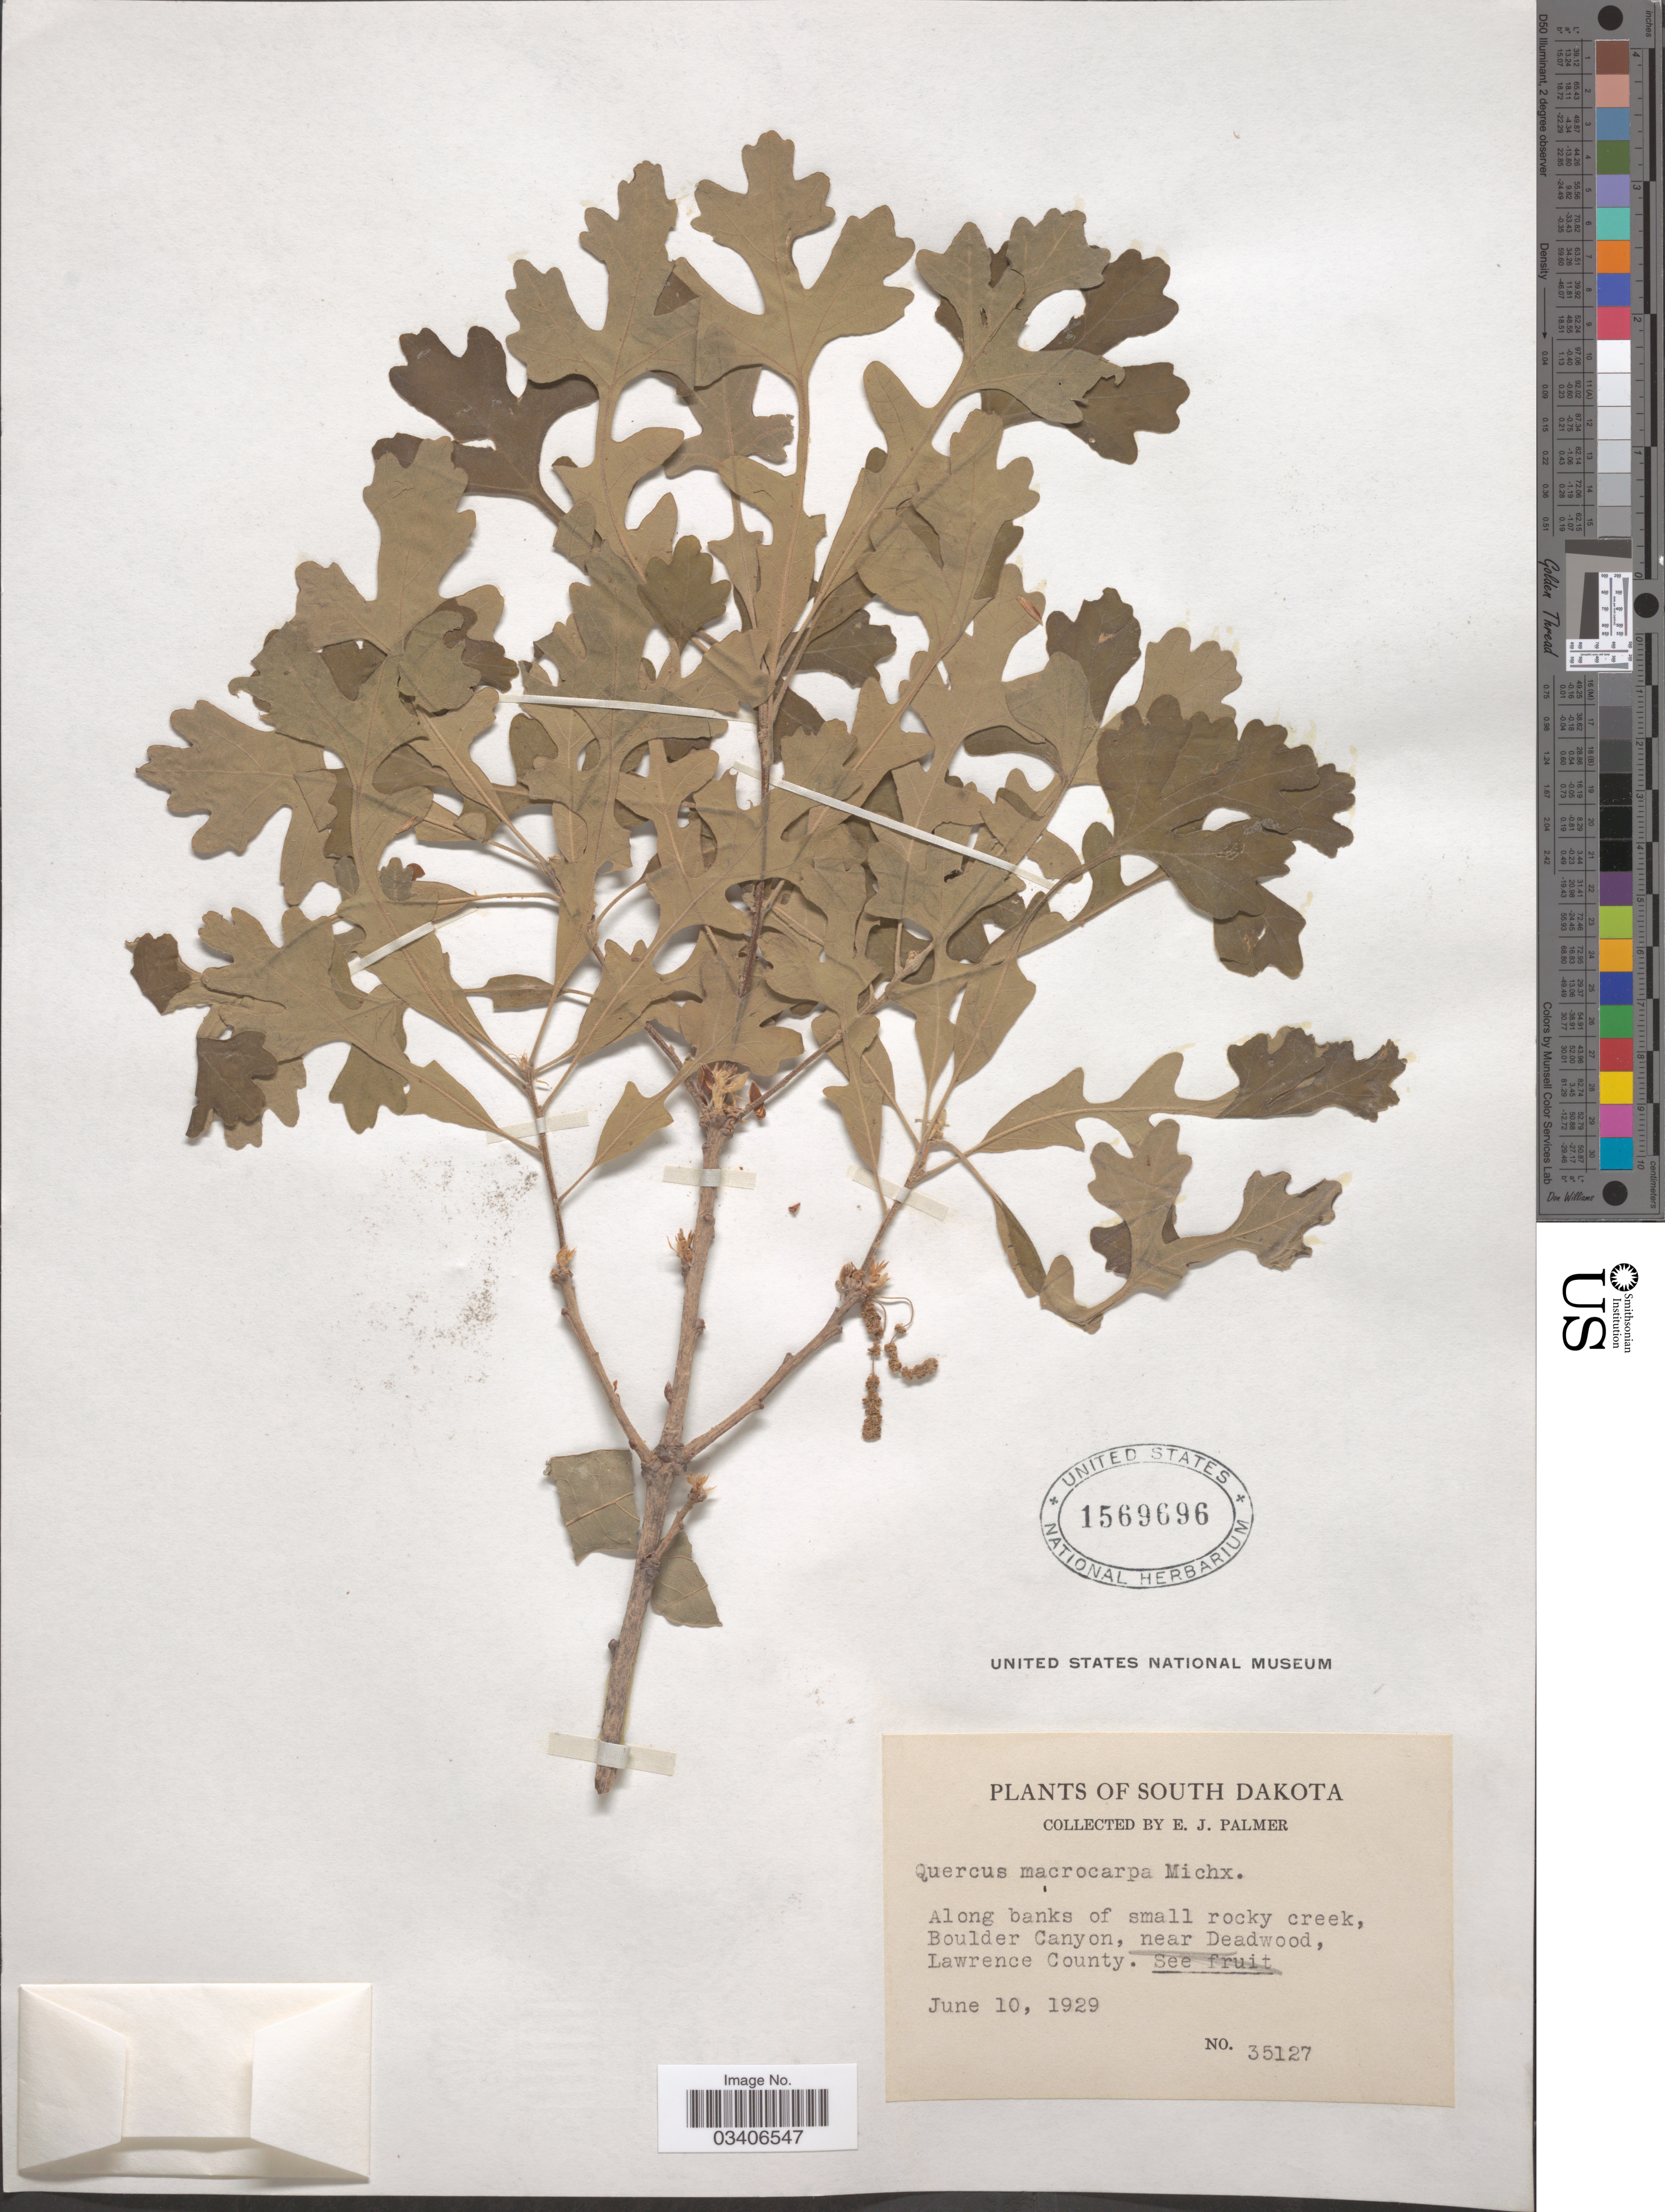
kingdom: Plantae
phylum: Tracheophyta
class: Magnoliopsida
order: Fagales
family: Fagaceae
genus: Quercus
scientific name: Quercus macrocarpa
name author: Michx.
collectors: E. J. Palmer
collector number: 35127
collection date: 1929-06-10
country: United States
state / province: South Dakota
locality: Along banks of small rocky creek, Boulder Canyon, near Deadwood, Lawrence County.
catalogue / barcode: US 1569696